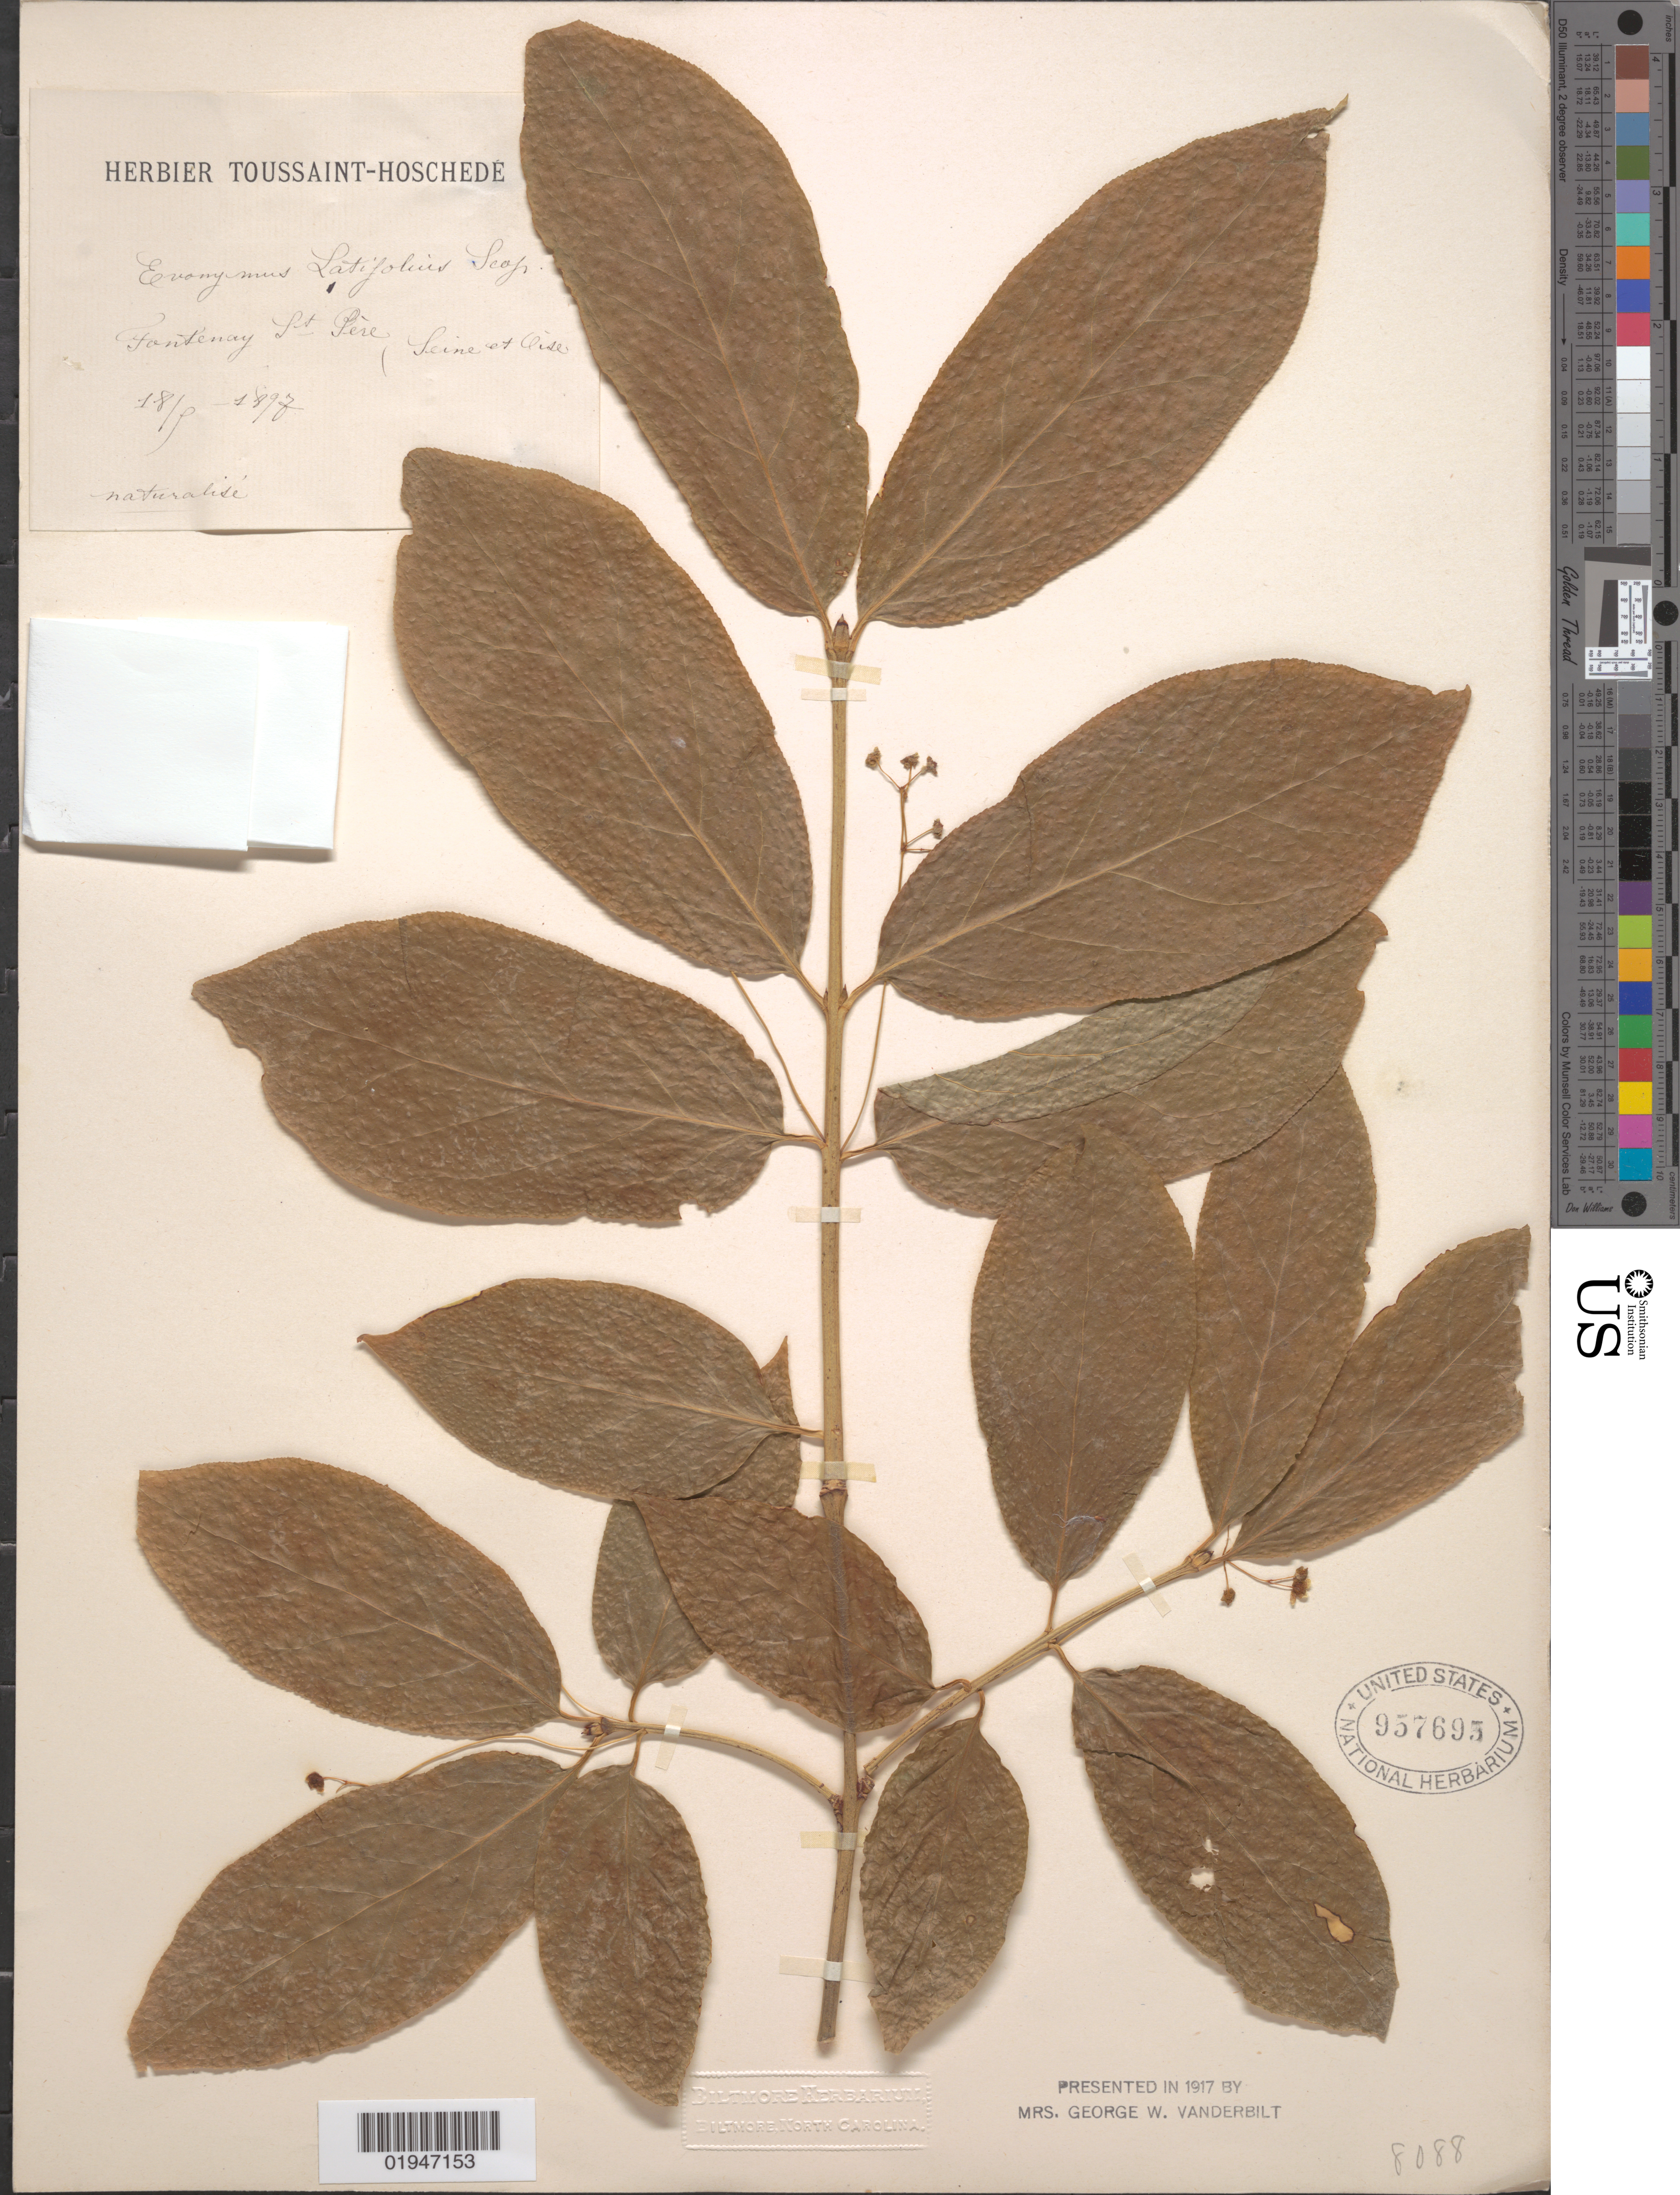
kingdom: Plantae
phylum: Tracheophyta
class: Magnoliopsida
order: Celastrales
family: Celastraceae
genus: Euonymus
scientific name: Euonymus latifolius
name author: (L.) Mill.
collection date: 1897-05-18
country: France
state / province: Île-de-france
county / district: Yvelines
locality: Fontenay-Saint-Père. [Seine et Oise]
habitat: Naturalisé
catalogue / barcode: US 957695